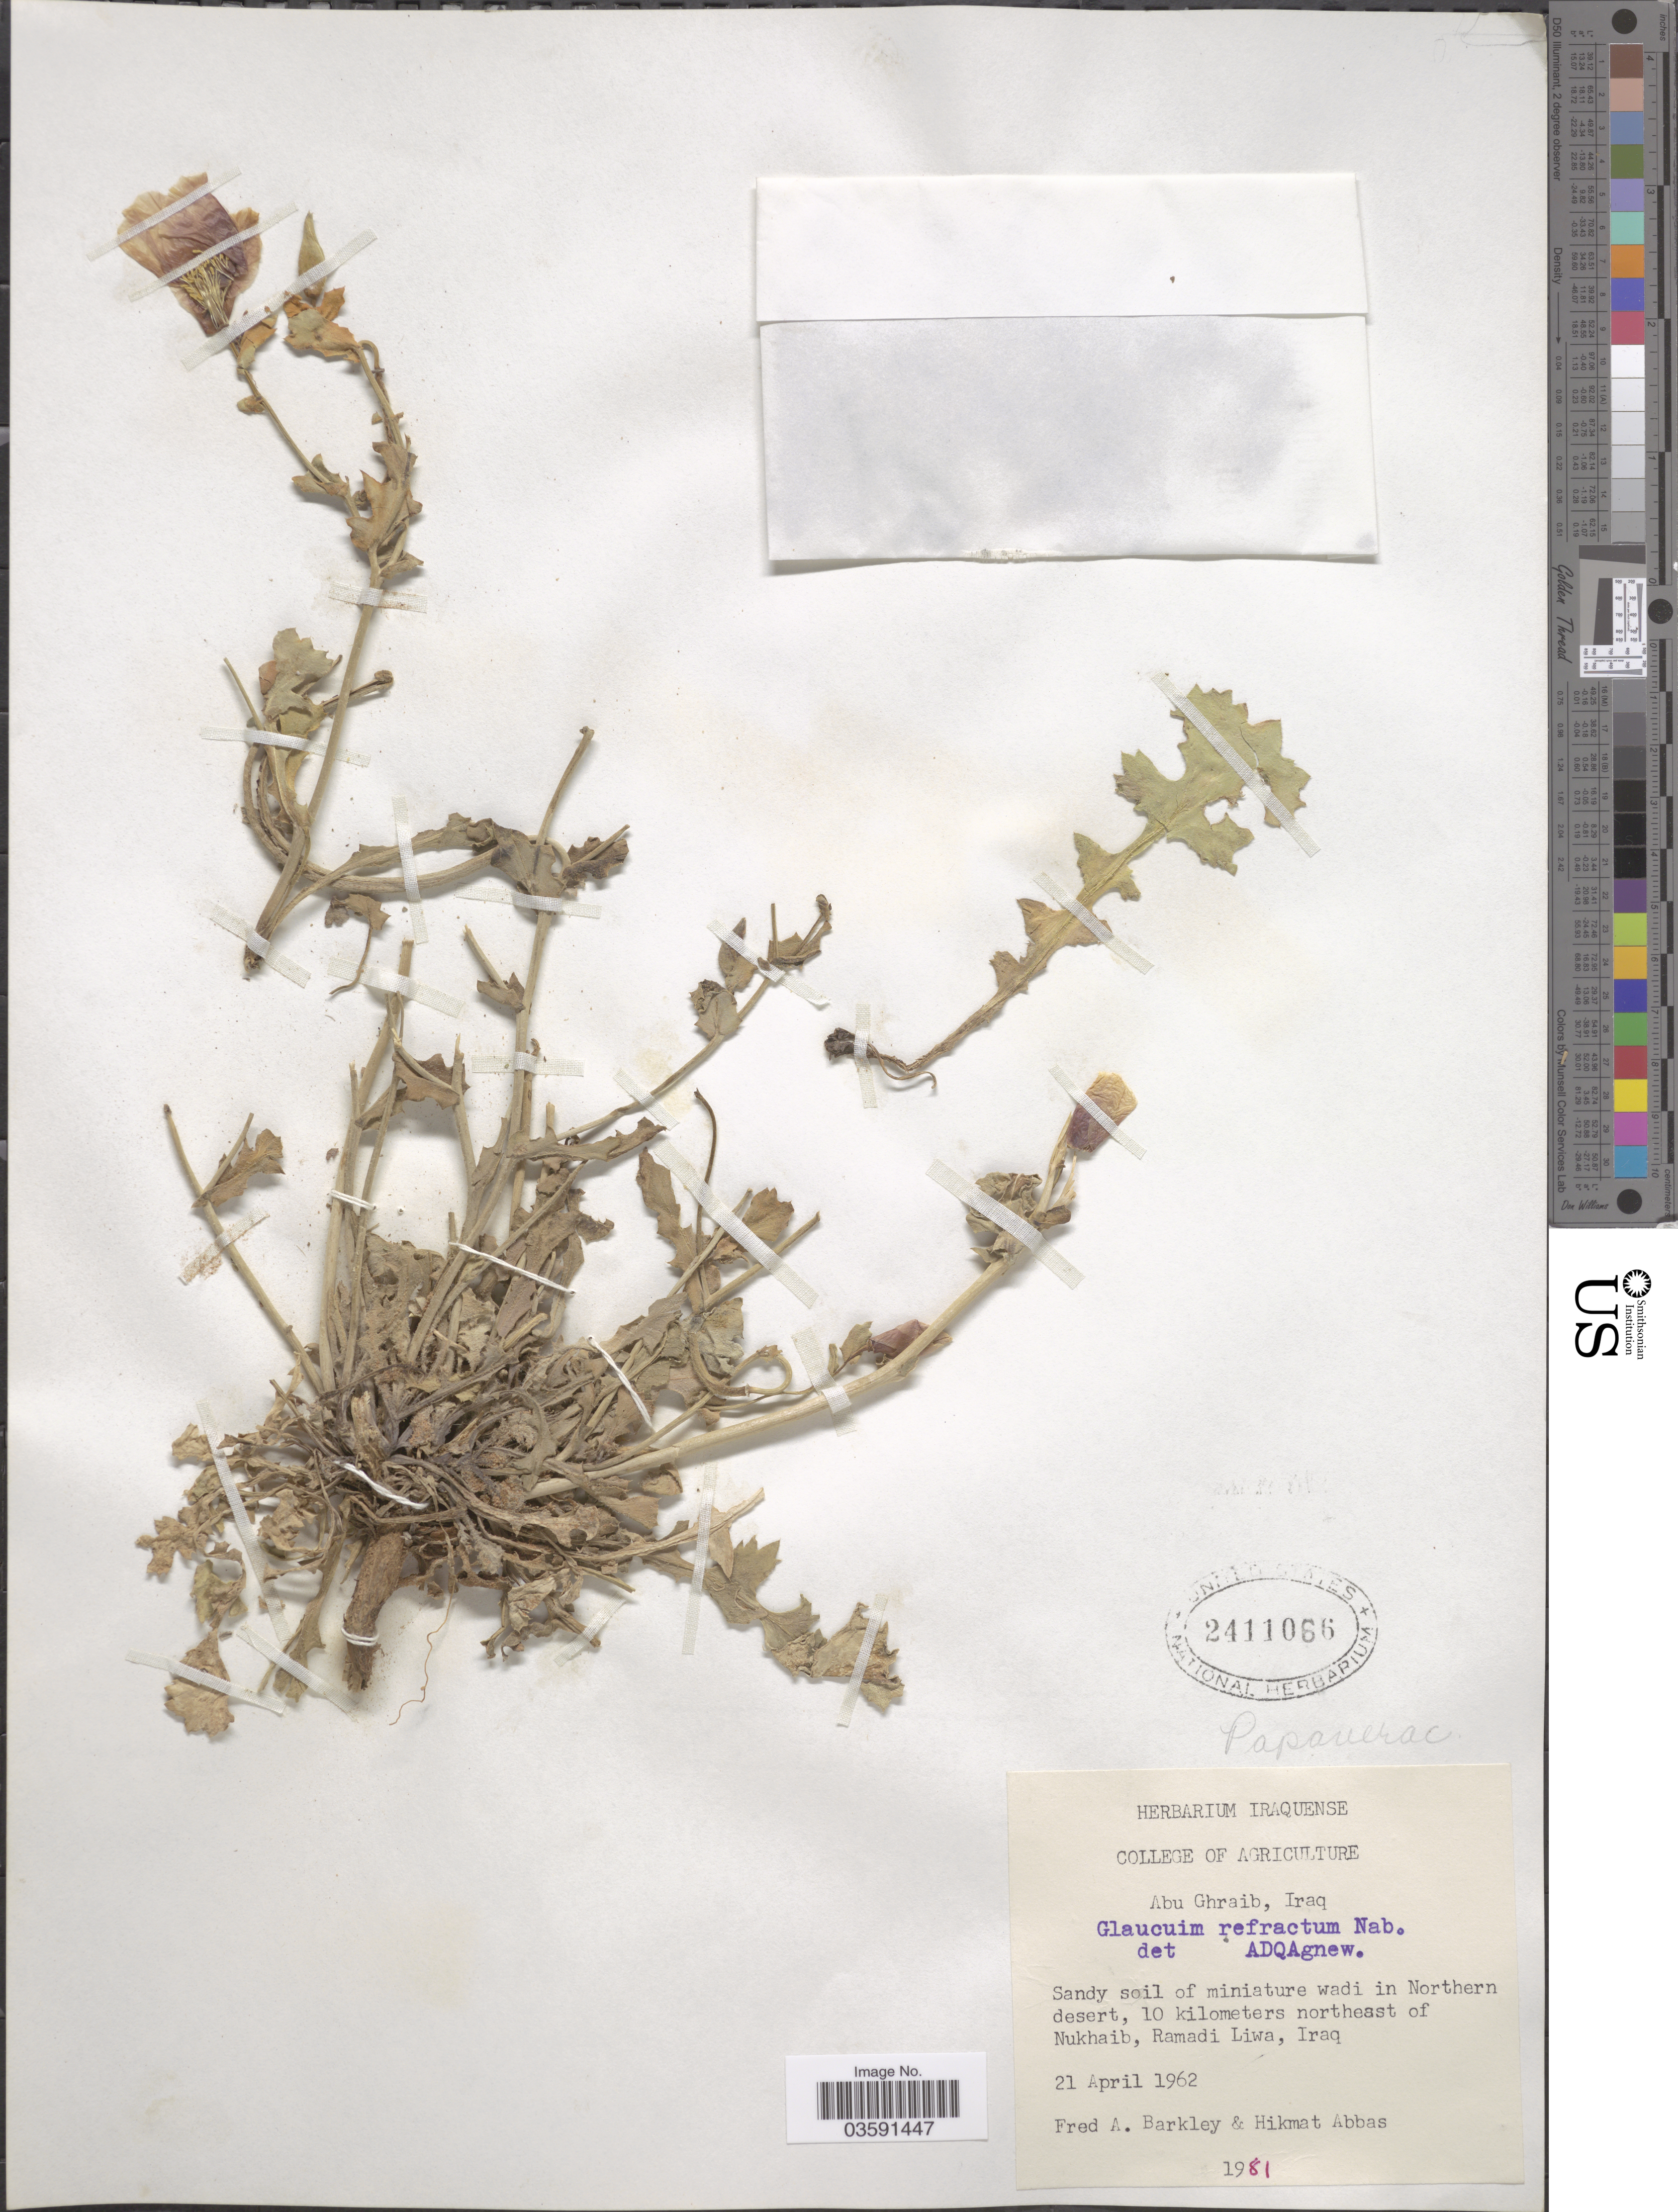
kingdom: Plantae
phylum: Tracheophyta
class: Magnoliopsida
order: Ranunculales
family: Papaveraceae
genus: Glaucium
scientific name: Glaucium refractum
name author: Nabelek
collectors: F. A. Barkley & H. Abbas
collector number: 1981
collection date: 1962-04-21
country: Iraq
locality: Abu Ghraib. Northern desert, 10 kilometers northeast of Nukhaib, Ramadi Liwa.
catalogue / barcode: US 2411066